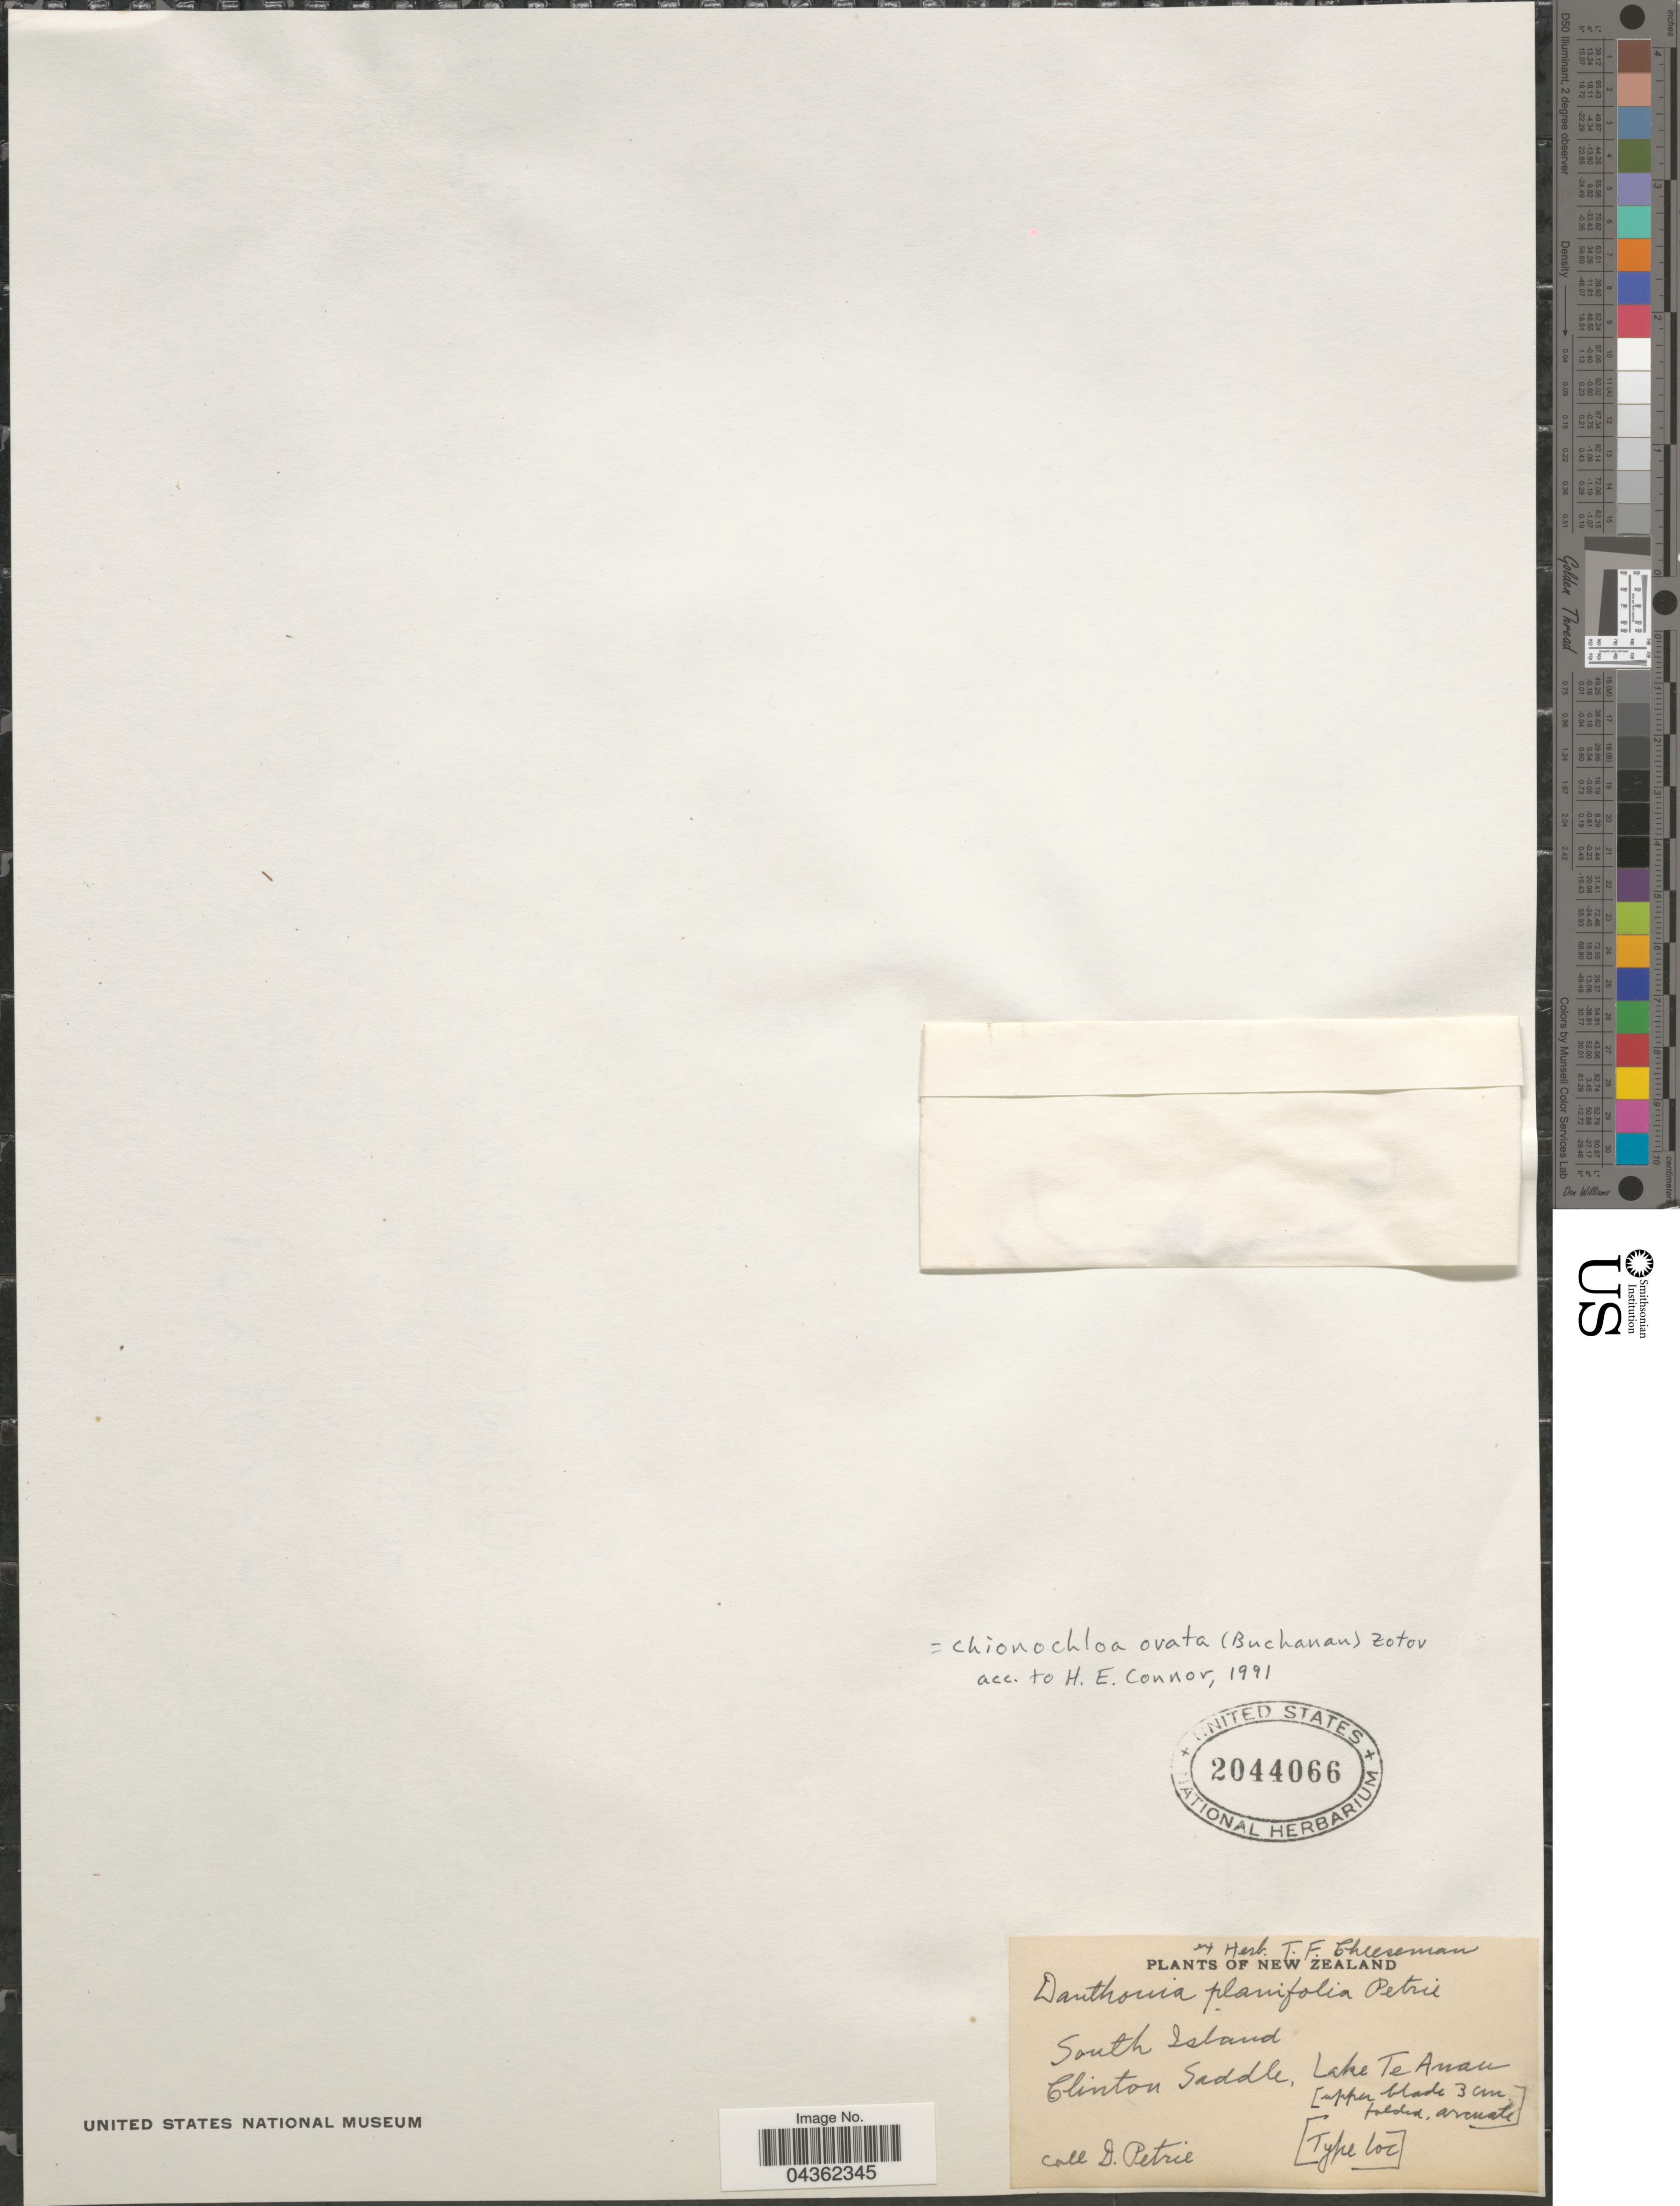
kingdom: Plantae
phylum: Tracheophyta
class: Liliopsida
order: Poales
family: Poaceae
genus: Chionochloa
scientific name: Chionochloa ovata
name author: (Buchanan) Zotov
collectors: D. Petrie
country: New Zealand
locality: South Island. Clinton Saddle, Lake Te Anau.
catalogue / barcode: US 2044066